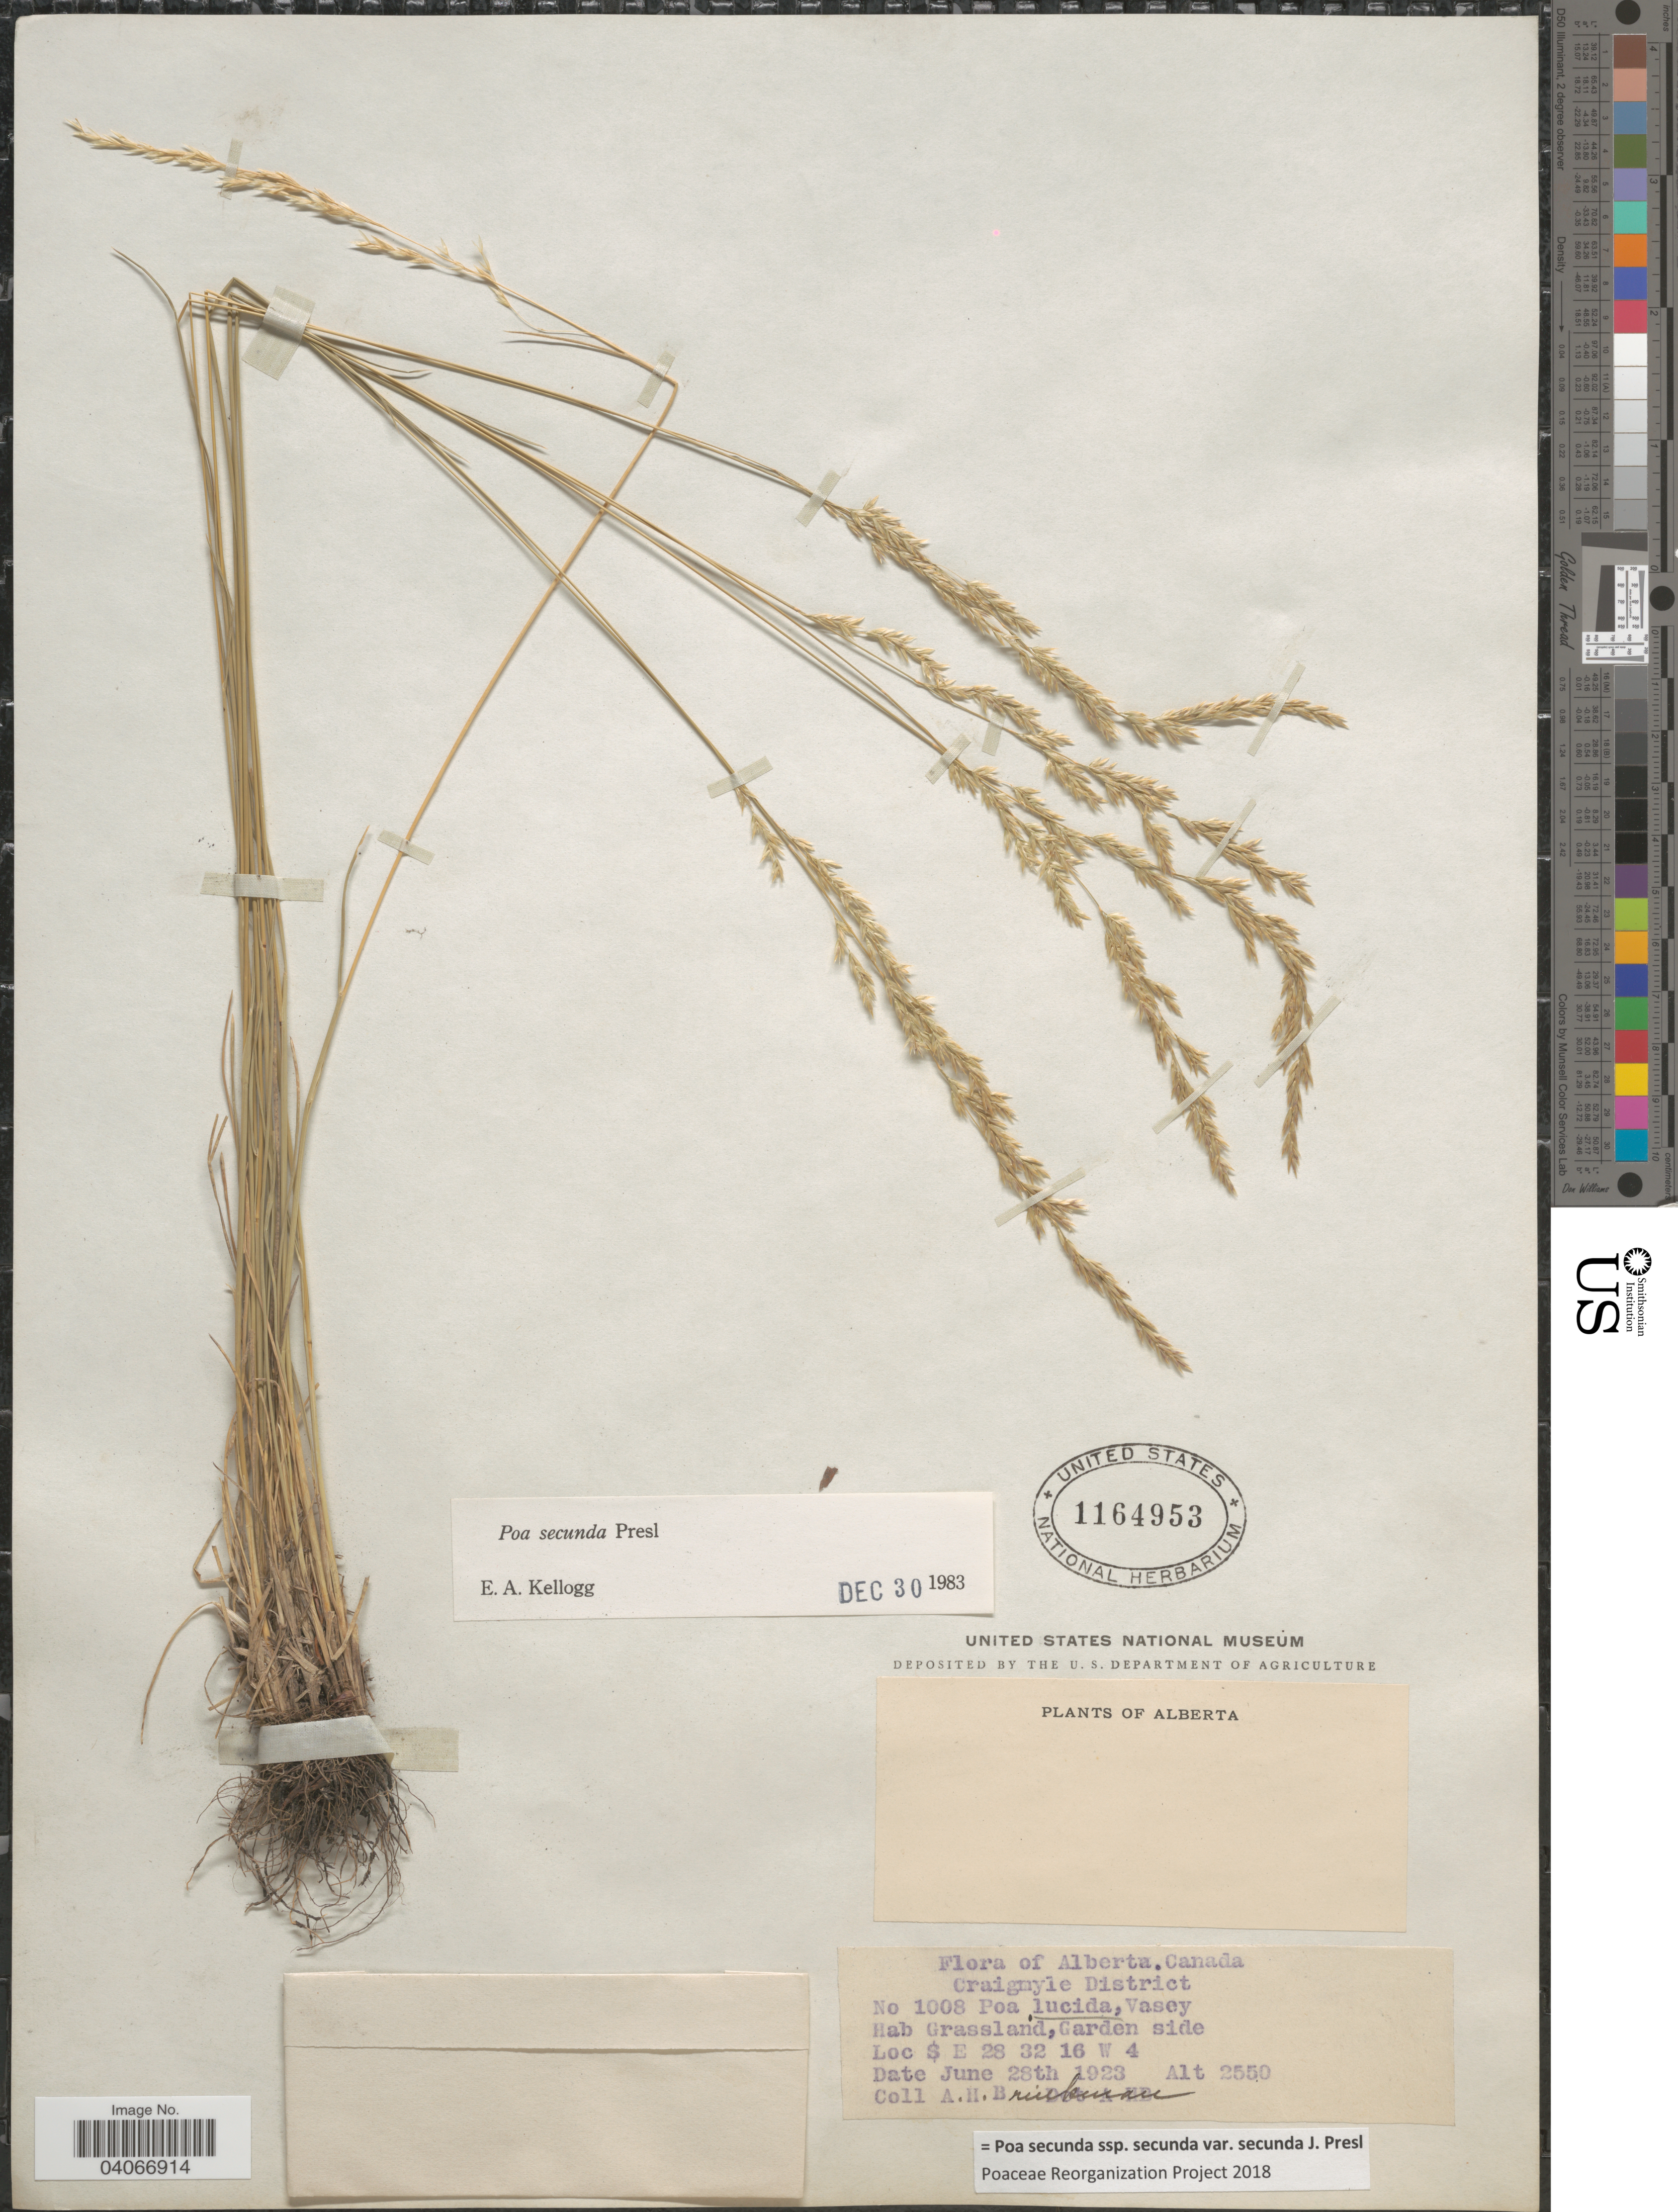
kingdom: Plantae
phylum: Tracheophyta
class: Liliopsida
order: Poales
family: Poaceae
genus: Poa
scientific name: Poa secunda subsp. secunda var. secunda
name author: J. Presl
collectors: A. Brinkman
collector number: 1008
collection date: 1923-06-28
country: Canada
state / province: Alberta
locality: Craigmyle District. Grassland, Garden side. S E 28 32 16 W 4.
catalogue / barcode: US 1164953